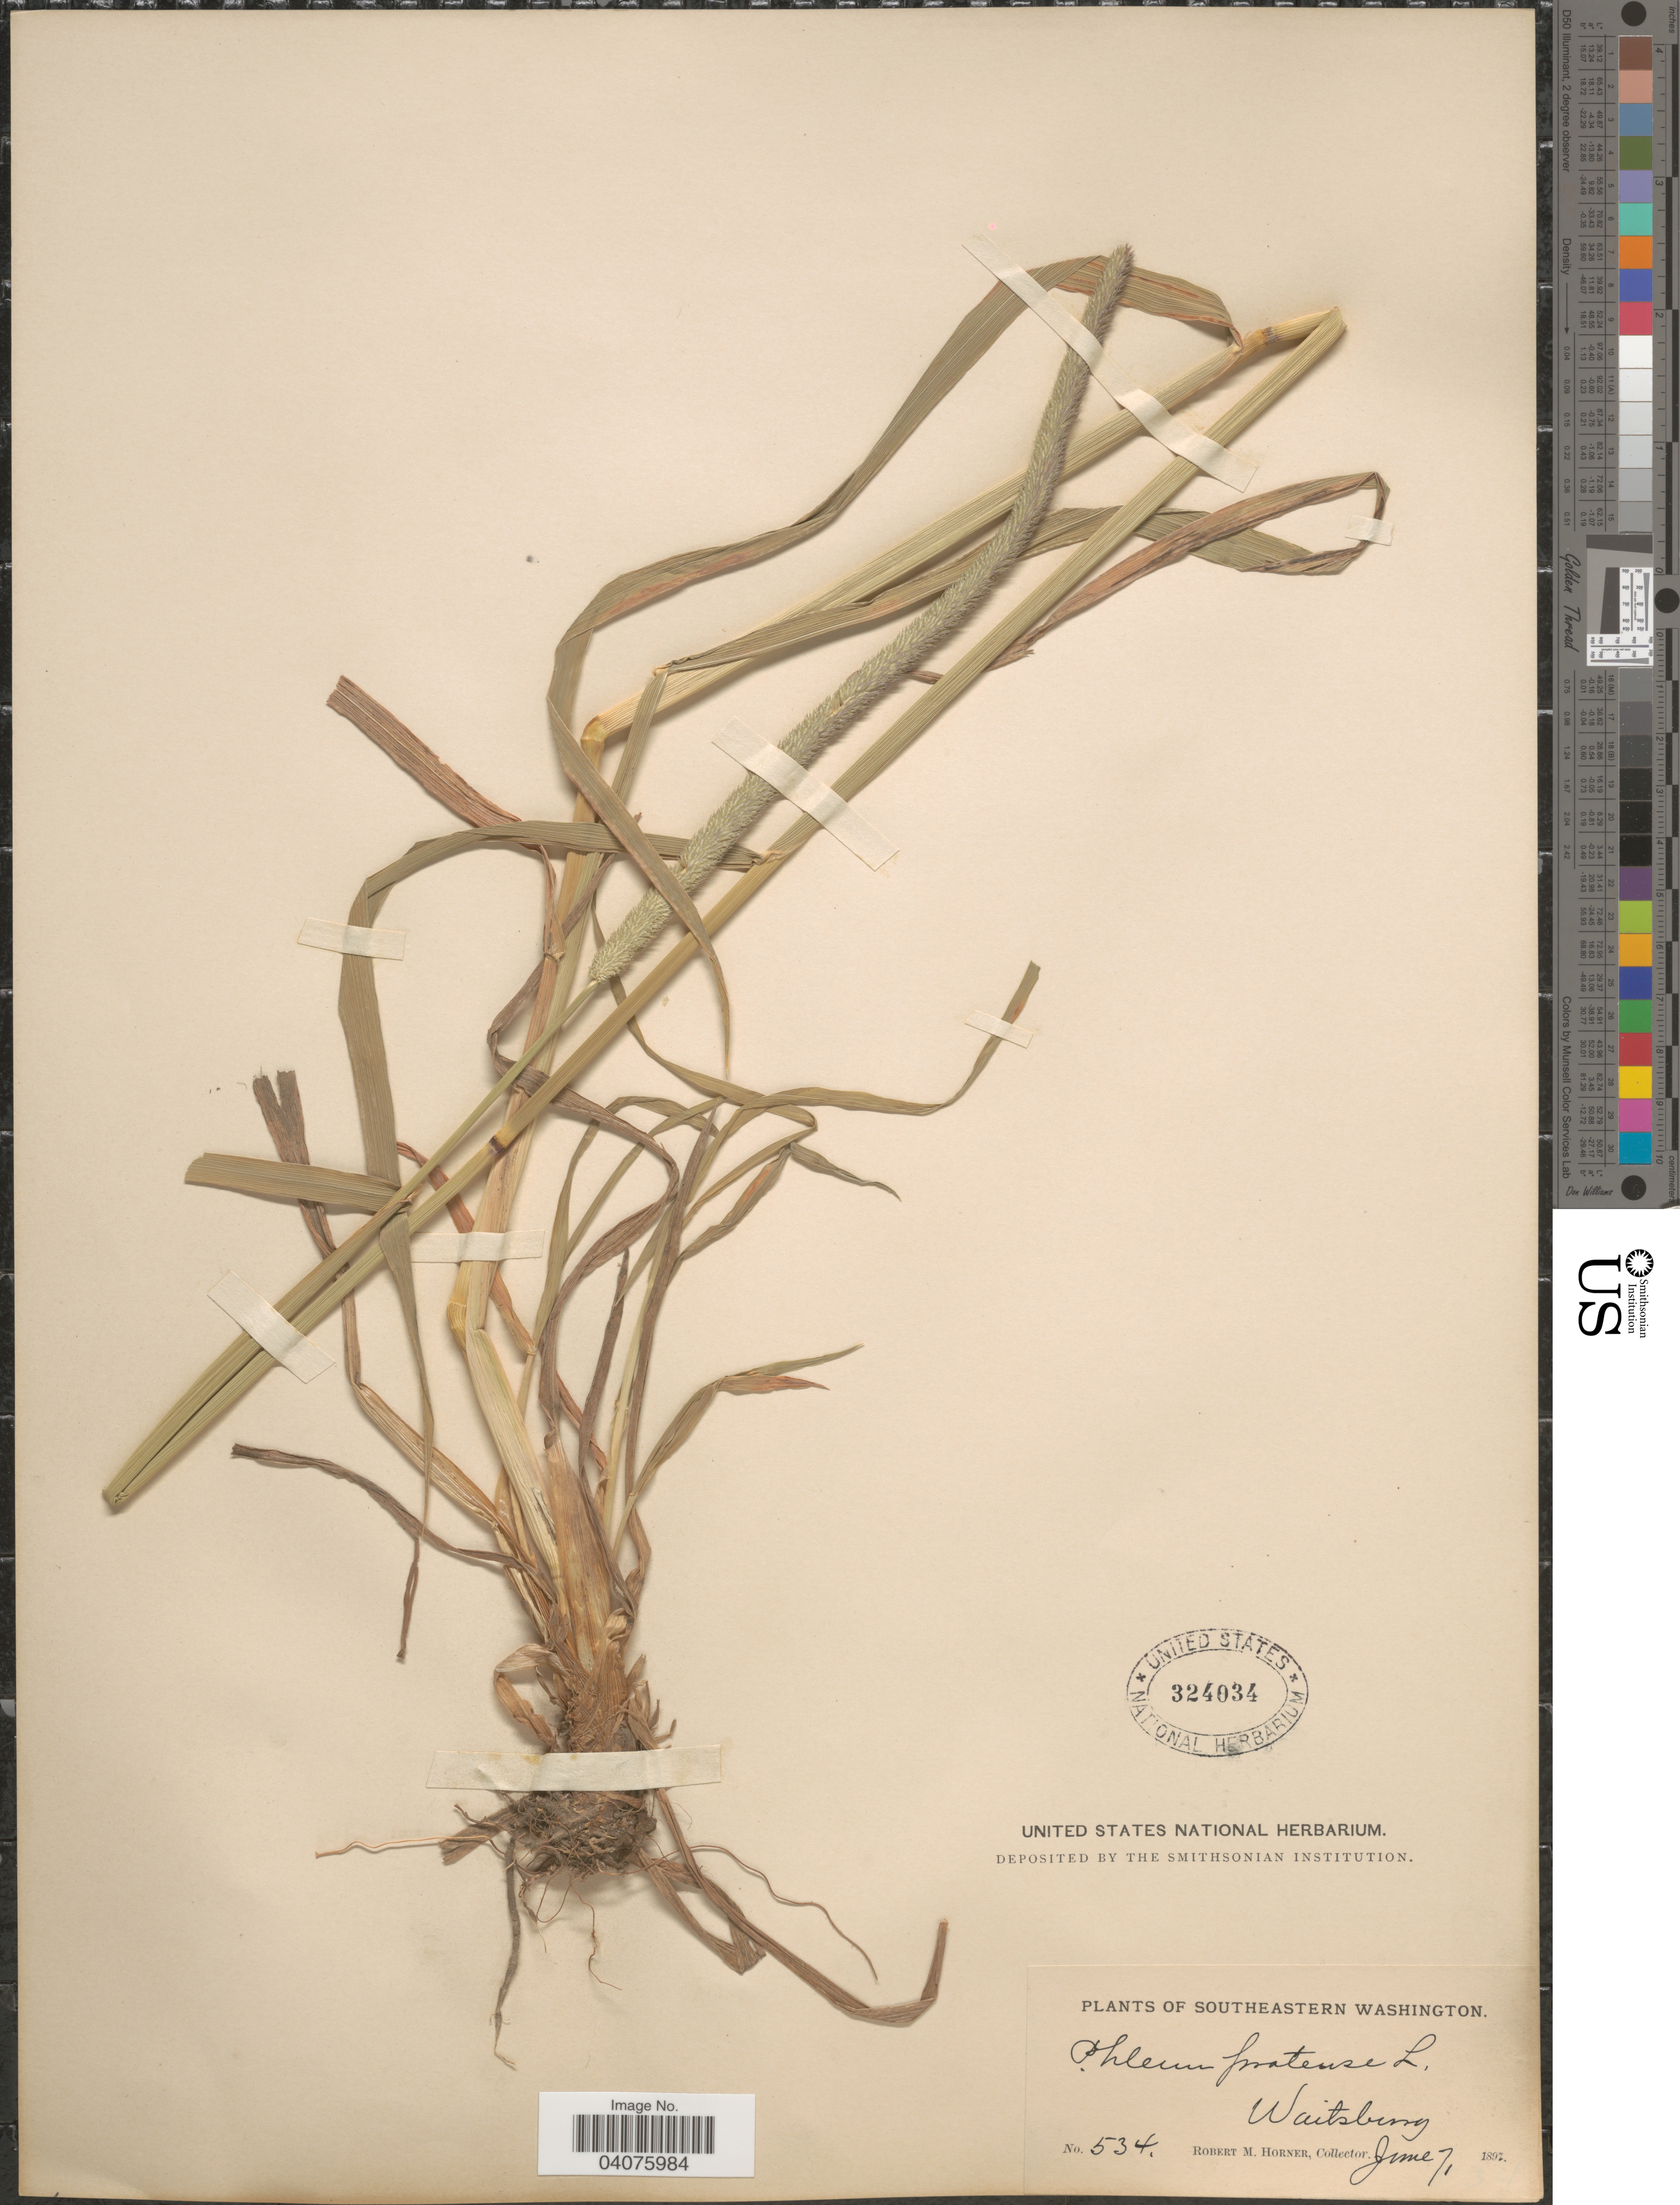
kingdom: Plantae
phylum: Tracheophyta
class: Liliopsida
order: Poales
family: Poaceae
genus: Phleum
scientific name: Phleum pratense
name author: L.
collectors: R. Horner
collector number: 534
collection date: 1892-06-07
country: United States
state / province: Washington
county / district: Walla Walla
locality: Southeastern Washington. Waitsburg.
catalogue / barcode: US 324034